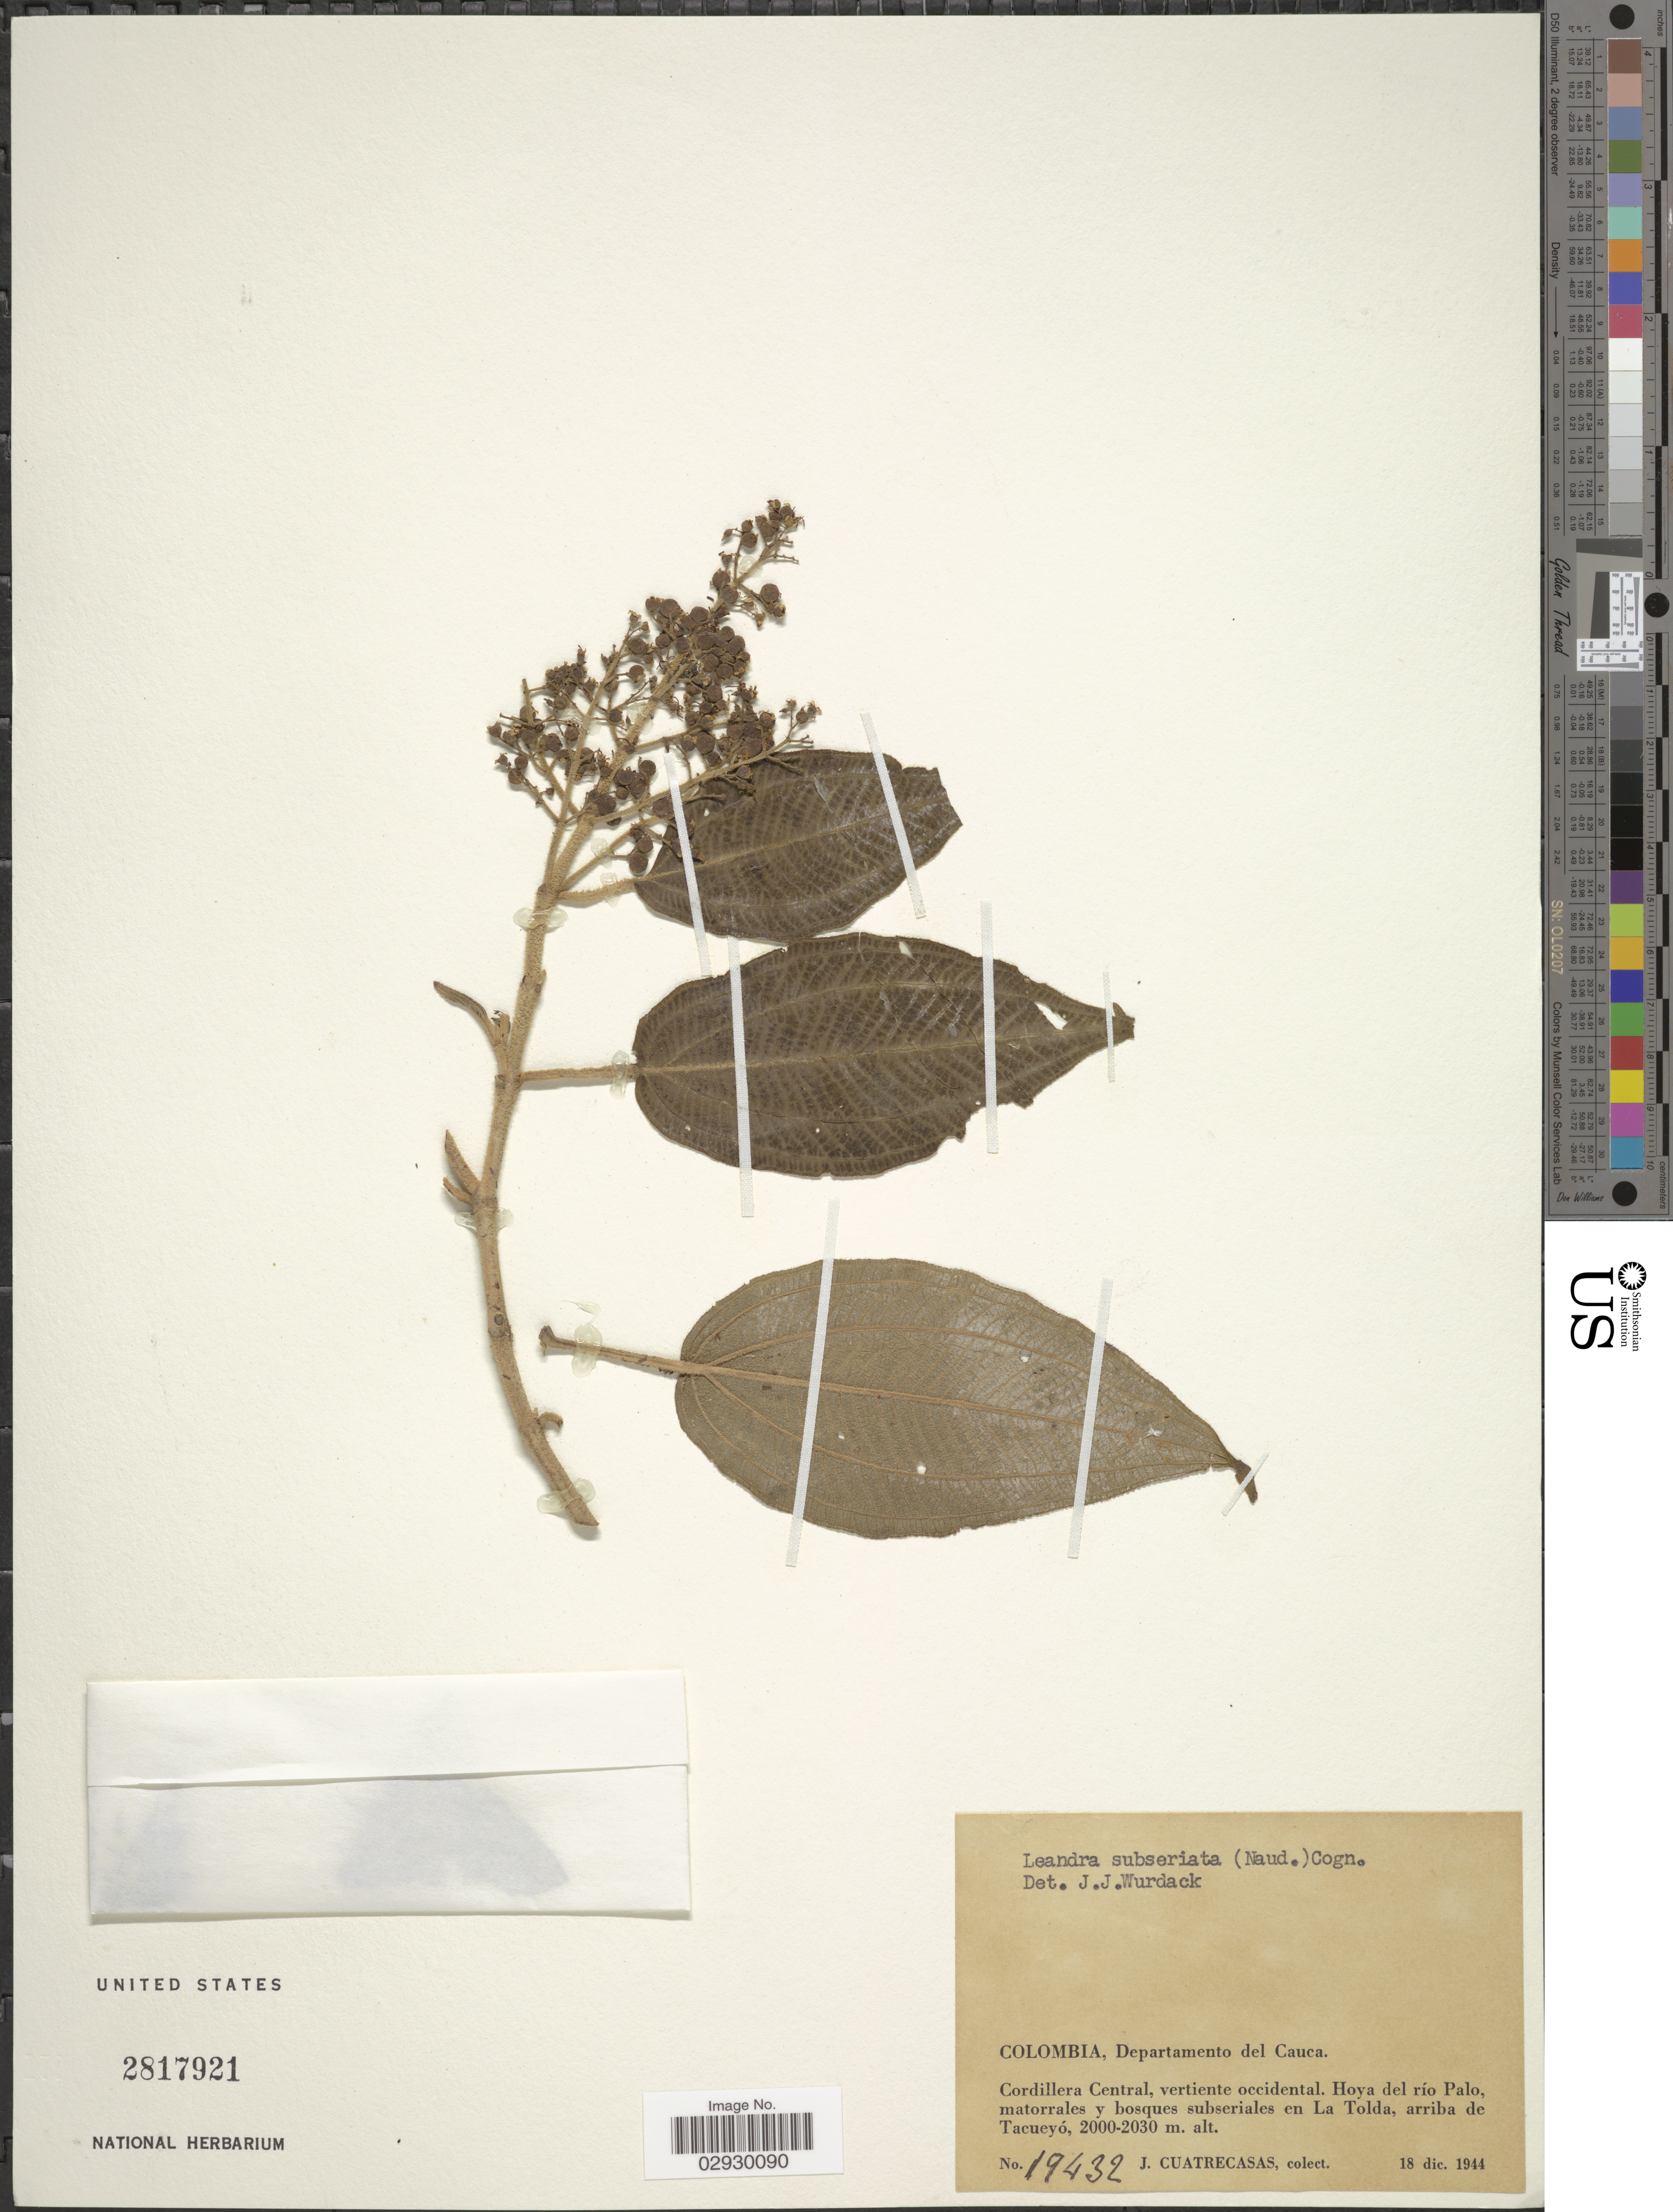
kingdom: Plantae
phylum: Tracheophyta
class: Magnoliopsida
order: Myrtales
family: Melastomataceae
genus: Leandra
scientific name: Leandra subseriata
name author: (Naudin) Cogn.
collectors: J. Cuatrecasas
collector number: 19432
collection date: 1944-12-18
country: Colombia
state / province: Cauca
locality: Cordillera Central, vertiente occidental. Hoya del río Palo, matorrales y bosques subseriales en La Tolda, arriba de Tacueyó.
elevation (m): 2000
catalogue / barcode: US 2817921